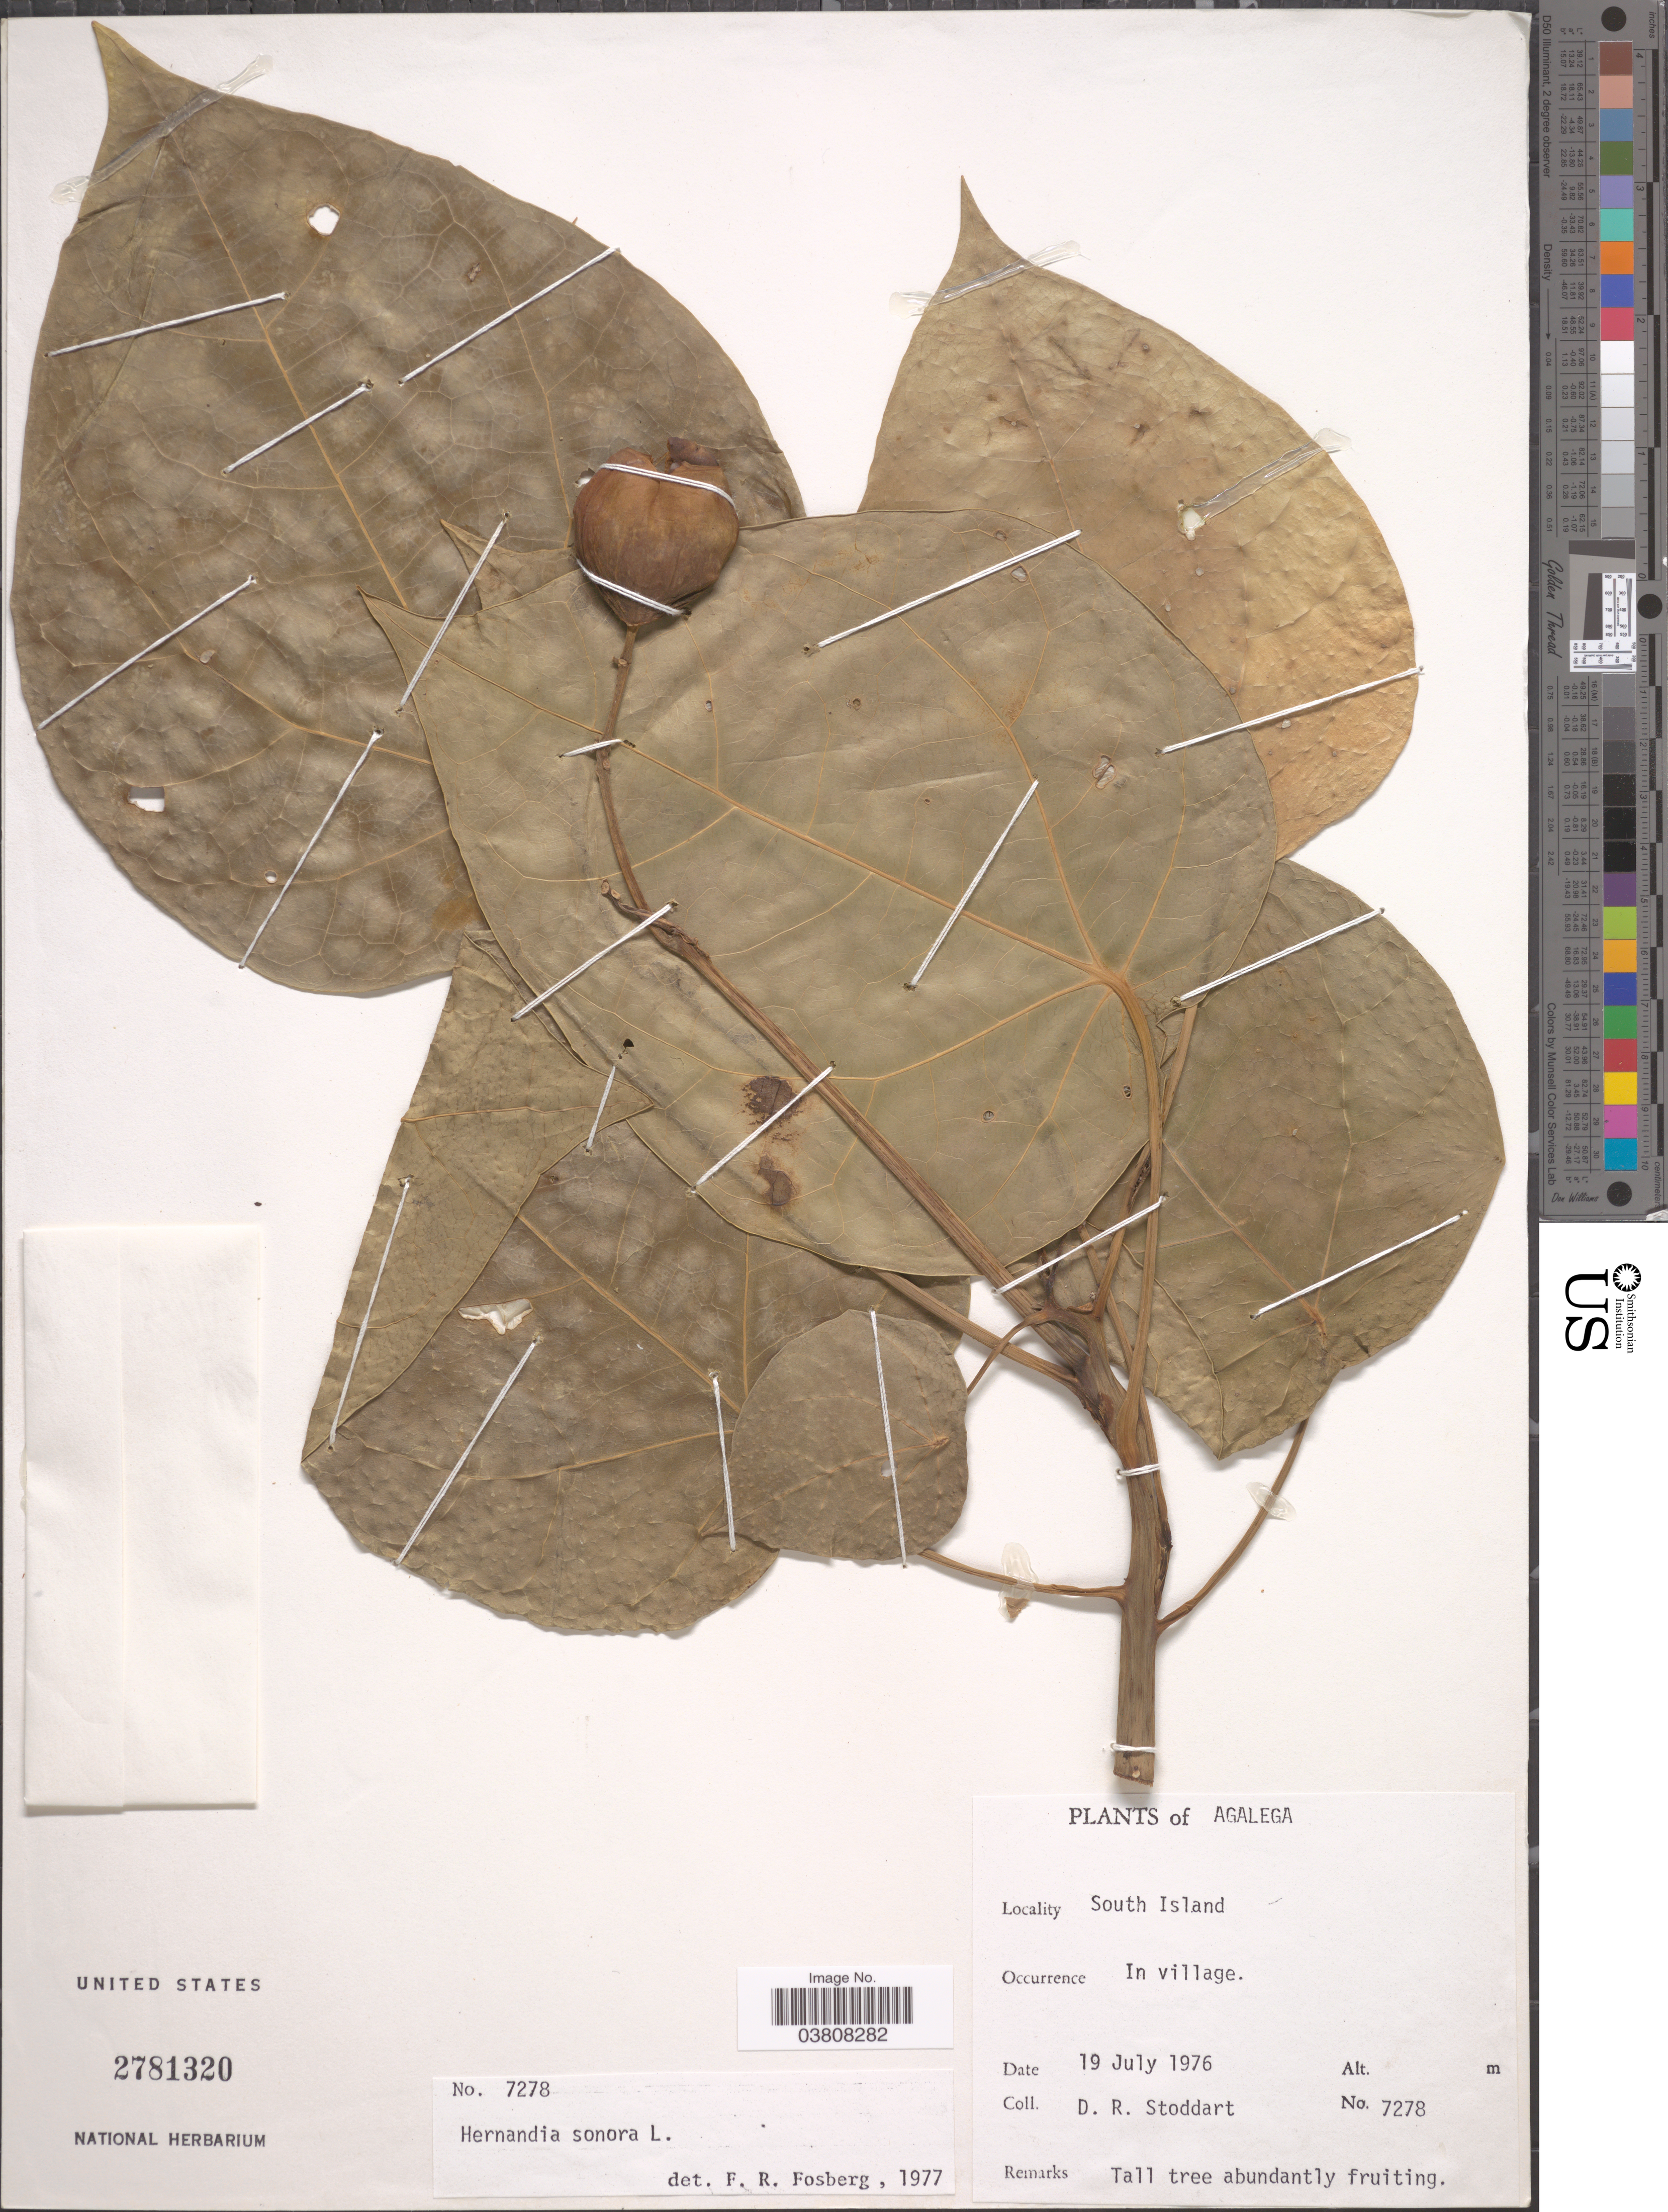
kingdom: Plantae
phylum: Tracheophyta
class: Magnoliopsida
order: Laurales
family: Hernandiaceae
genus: Hernandia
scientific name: Hernandia nymphaeifolia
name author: (C. Presl) Kubitzki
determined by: Strong, Mark T., (BOT), Smithsonian Institution - National Museum of Natural History (UNITED STATES)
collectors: D. R. Stoddart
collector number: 7278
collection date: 1976-07-19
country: Mauritius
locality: Agalega. South Island. In village.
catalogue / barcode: US 2781320